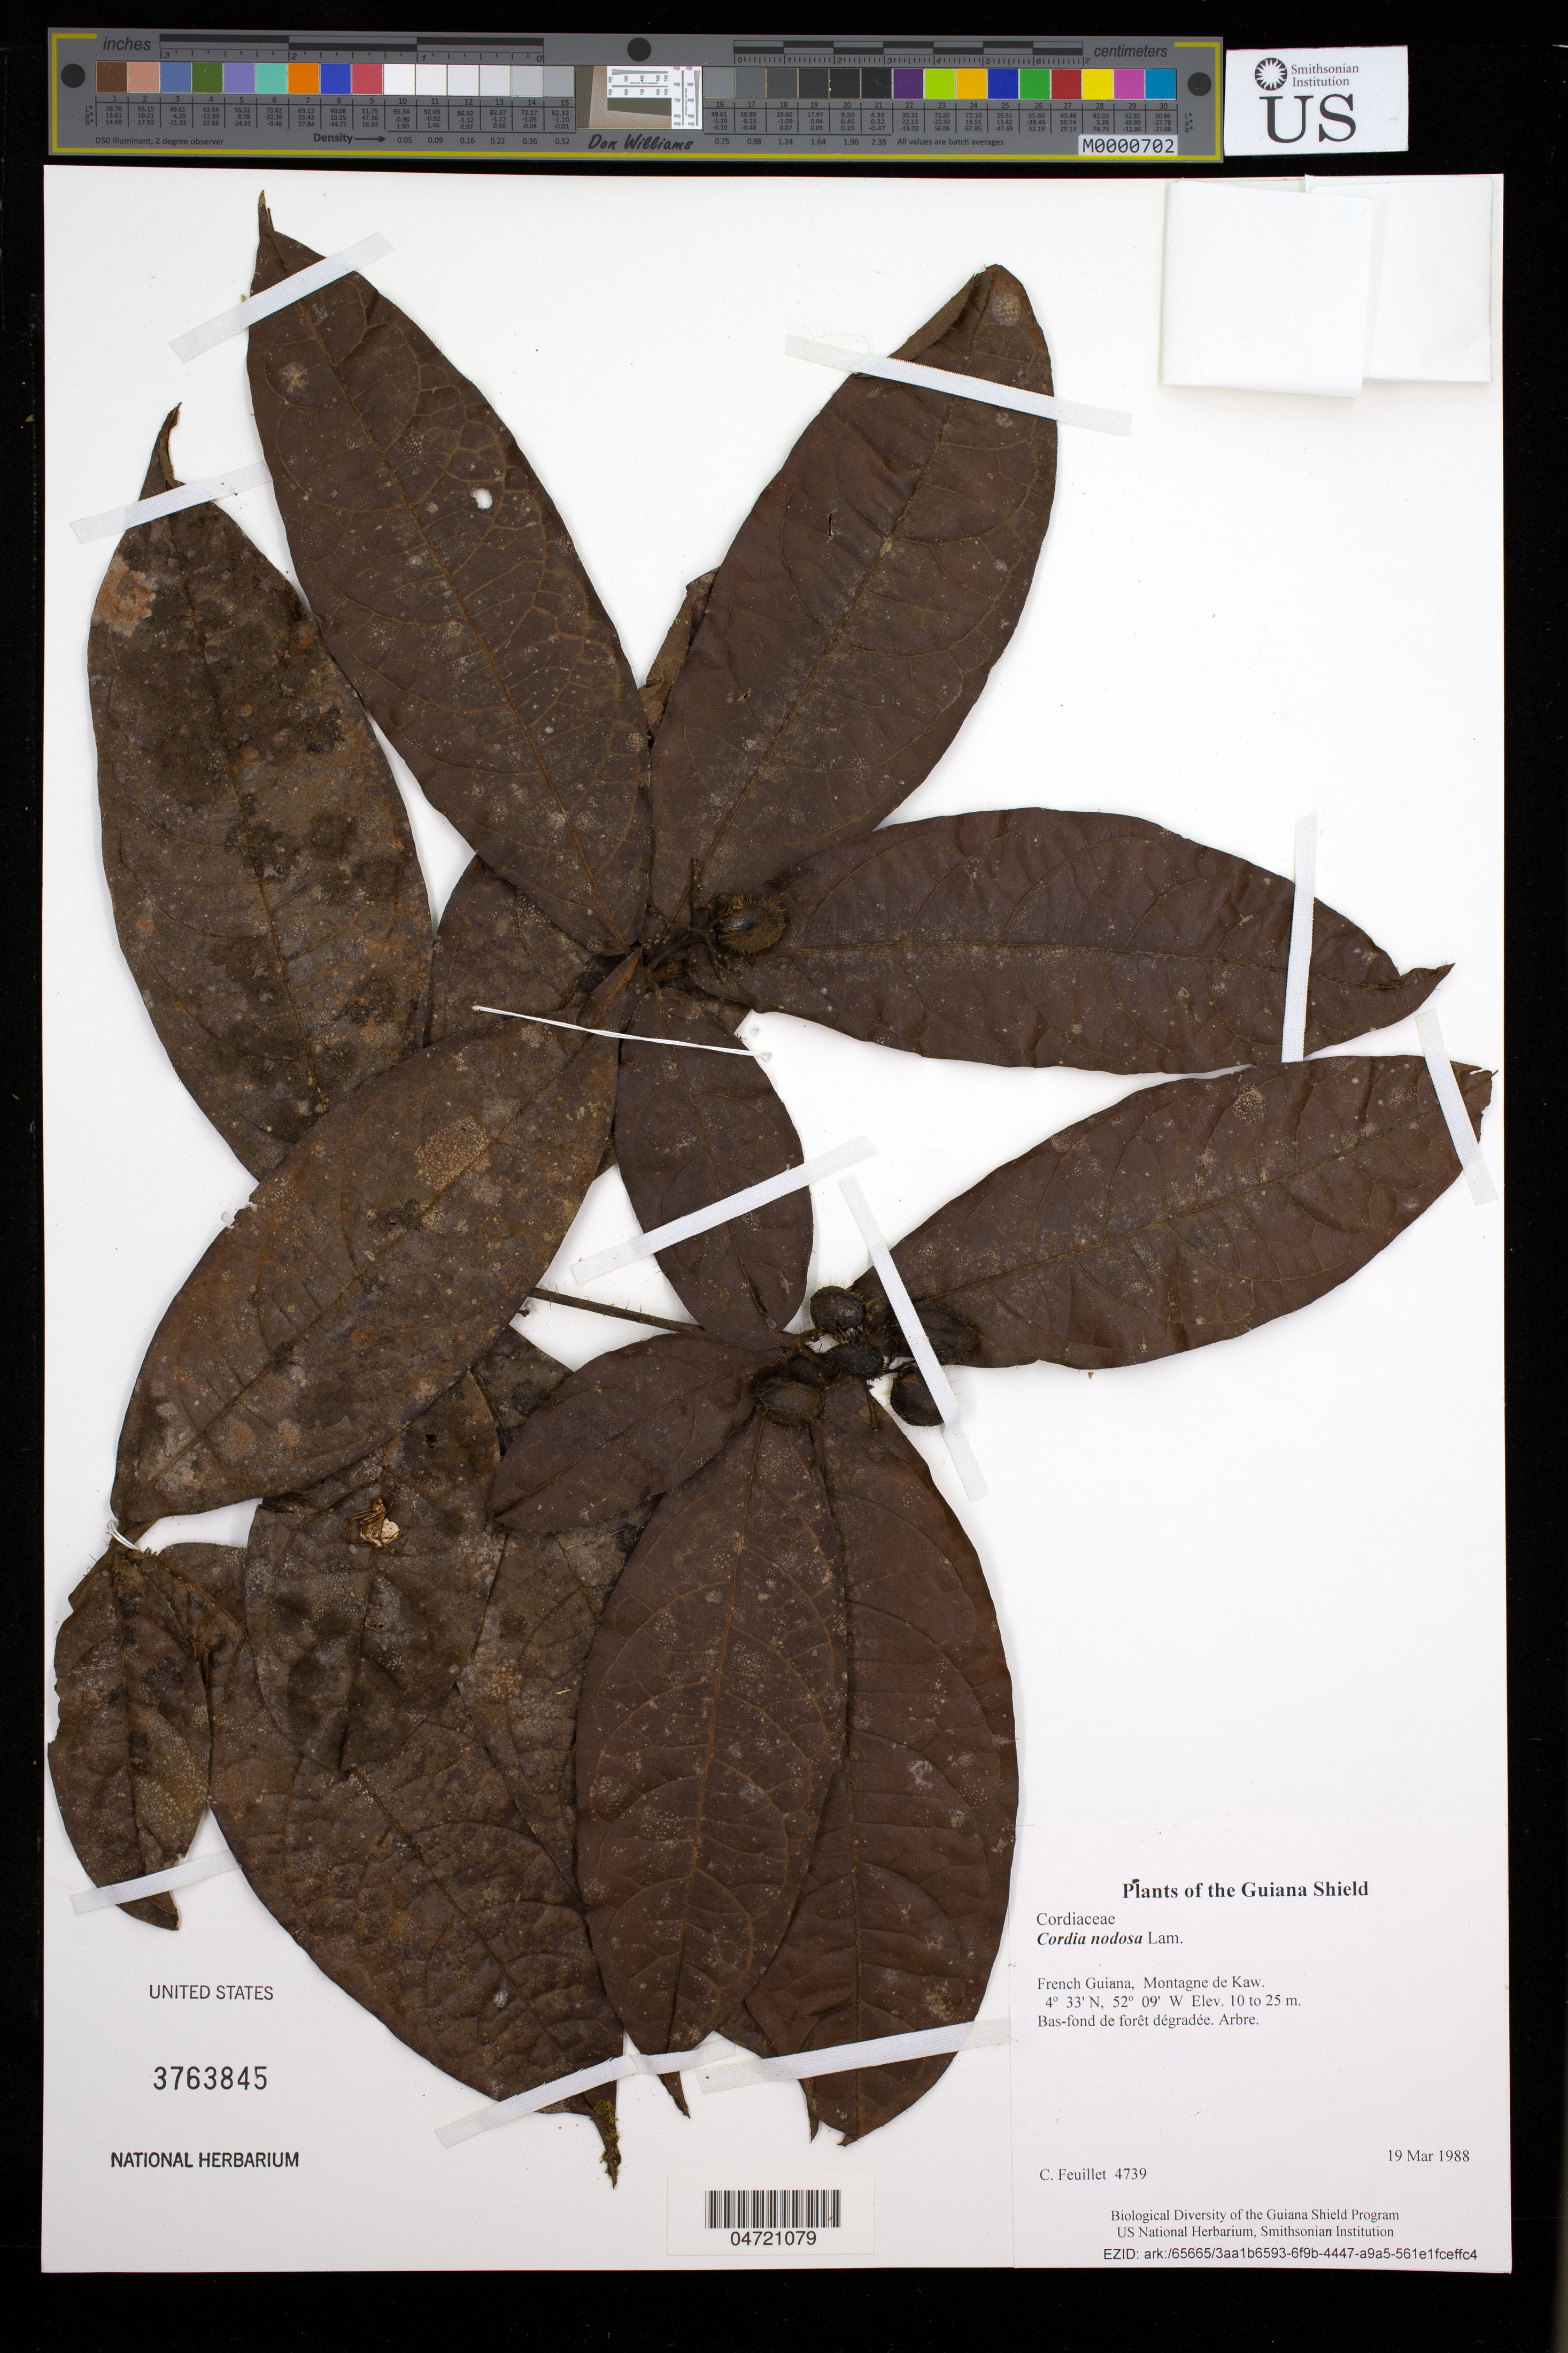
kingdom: Plantae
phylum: Tracheophyta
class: Magnoliopsida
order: Boraginales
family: Cordiaceae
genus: Cordia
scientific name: Cordia nodosa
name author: Lam.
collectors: C. Feuillet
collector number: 4739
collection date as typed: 19 Mar 1988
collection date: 1988-03-19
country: French Guiana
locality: Montagne de Kaw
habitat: Bas-fond de forêt dégradée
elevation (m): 10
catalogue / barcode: US 3763845